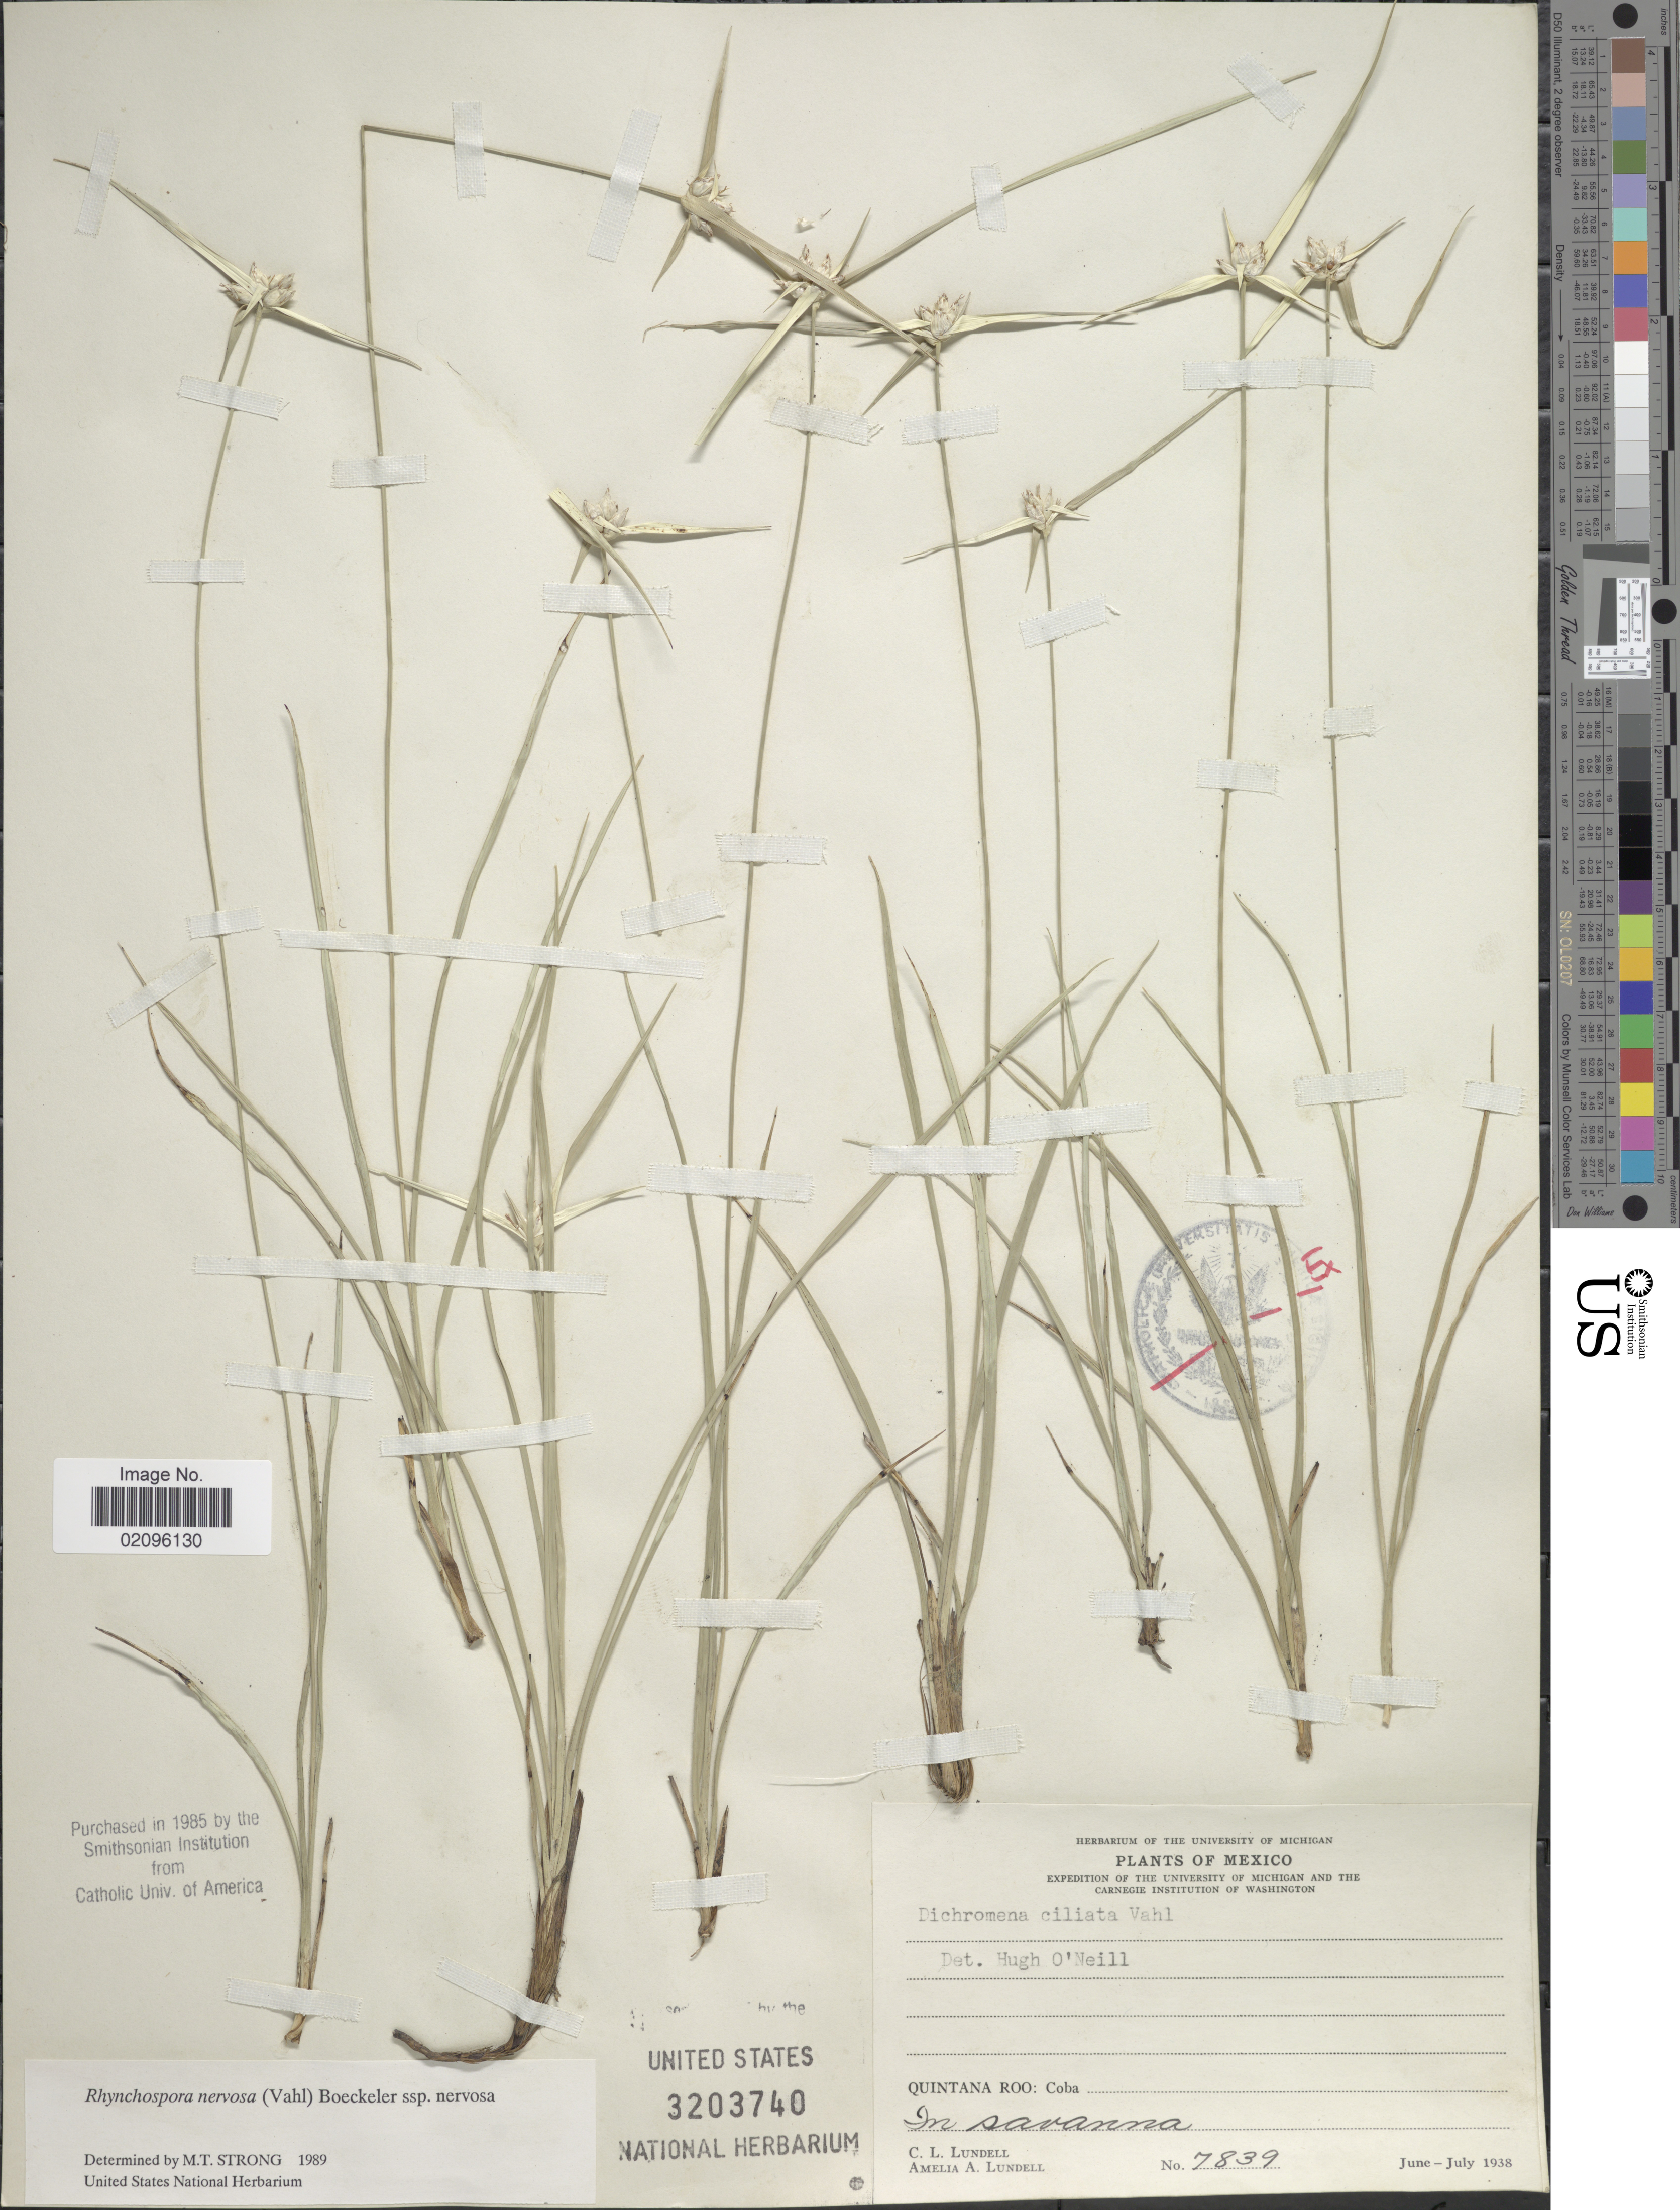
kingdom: Plantae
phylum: Tracheophyta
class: Liliopsida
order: Poales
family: Cyperaceae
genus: Rhynchospora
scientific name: Rhynchospora nervosa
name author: (Vahl) Boeckeler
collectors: C. L. Lundell & A. A. Lundell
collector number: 7839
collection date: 1938-06/1938-07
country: Mexico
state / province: Quintana Roo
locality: Coba, in savanna.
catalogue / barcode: US 3203740